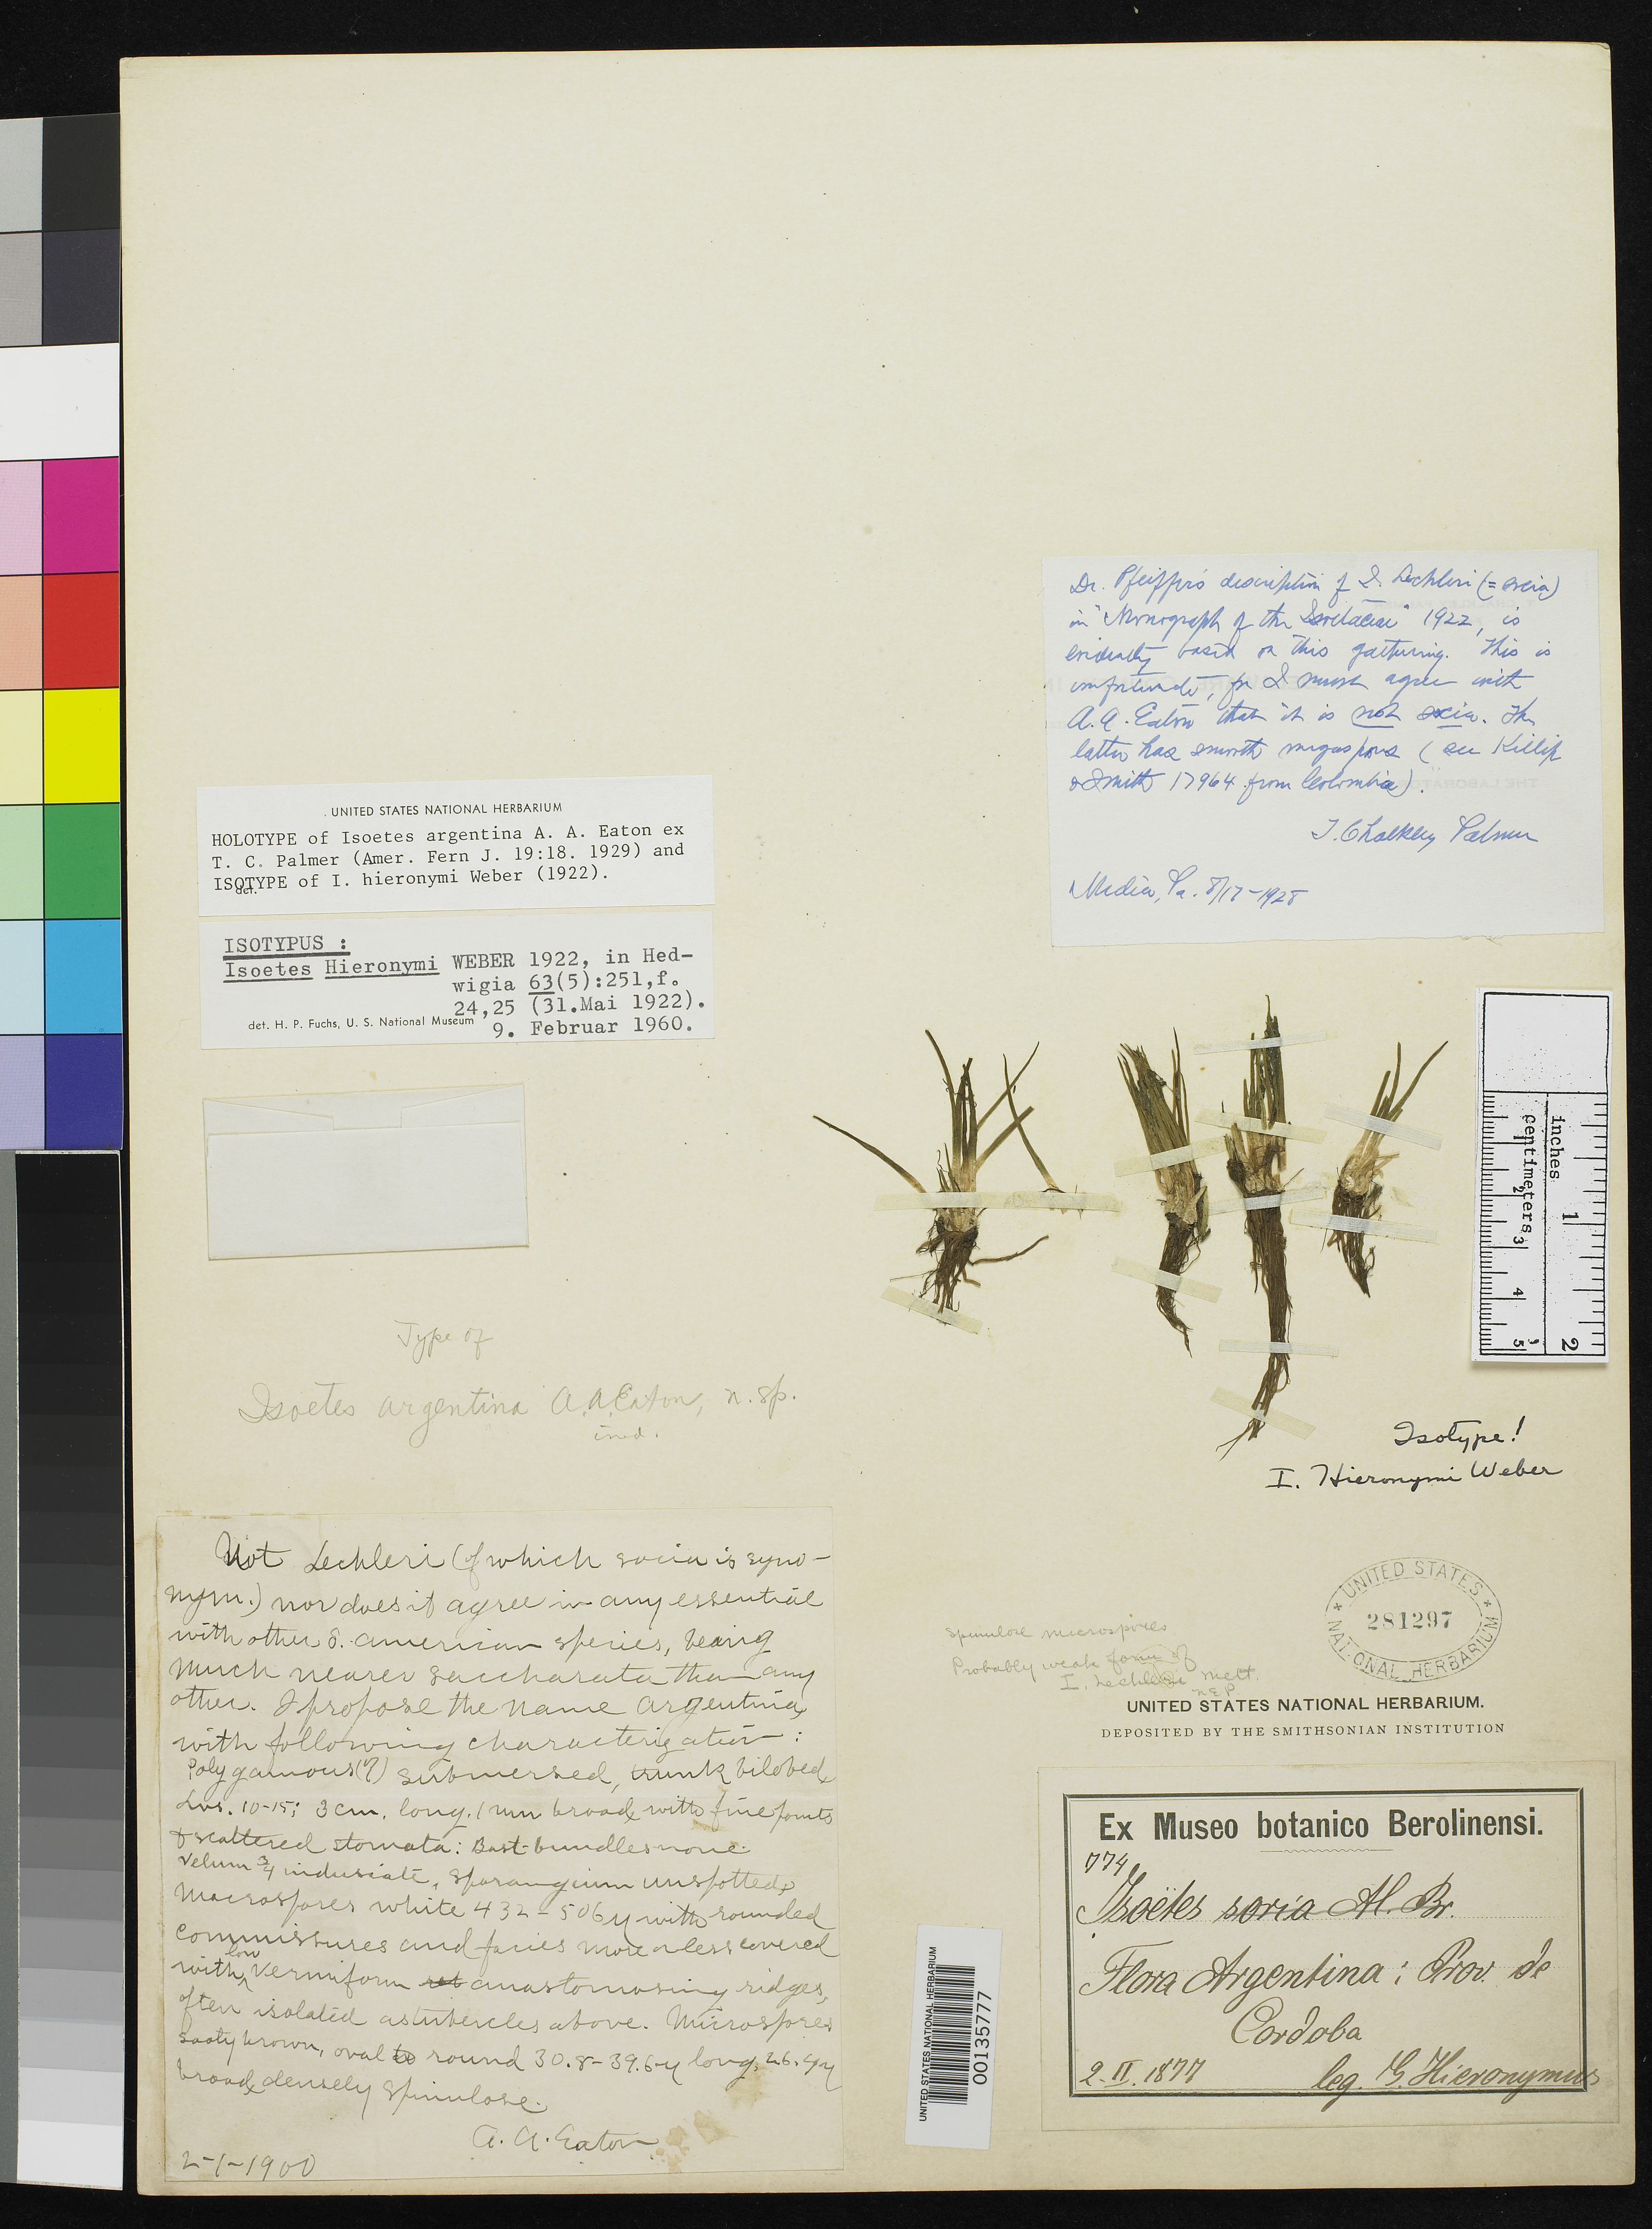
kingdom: Plantae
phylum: Tracheophyta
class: Lycopodiopsida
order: Isoetales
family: Isoetaceae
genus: Isoetes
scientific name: Isoetes hieronymi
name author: U. Weber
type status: Isotype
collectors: G. H. Hieronymus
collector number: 774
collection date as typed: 02 Feb 1877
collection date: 1877-02-02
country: Argentina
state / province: Córdoba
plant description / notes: Annotated as "Type of Isoetes argentina A.A. Eaton, no. sp. ined." and previously recorded as holotype of "Isoetes argentina A.A. Eaton ex T.C. Palmer" (cited 1929, Amer. Fern J. 19: 18). That name is not validly published; Palmer only cited the name in quoting Eaton's annotation on this US specimen, and referred to but did not quote Eaton's description. (Name would also be illegitimate as it is based on the same type as Isoetes hieronymi Weber 1922)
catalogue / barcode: US 281297